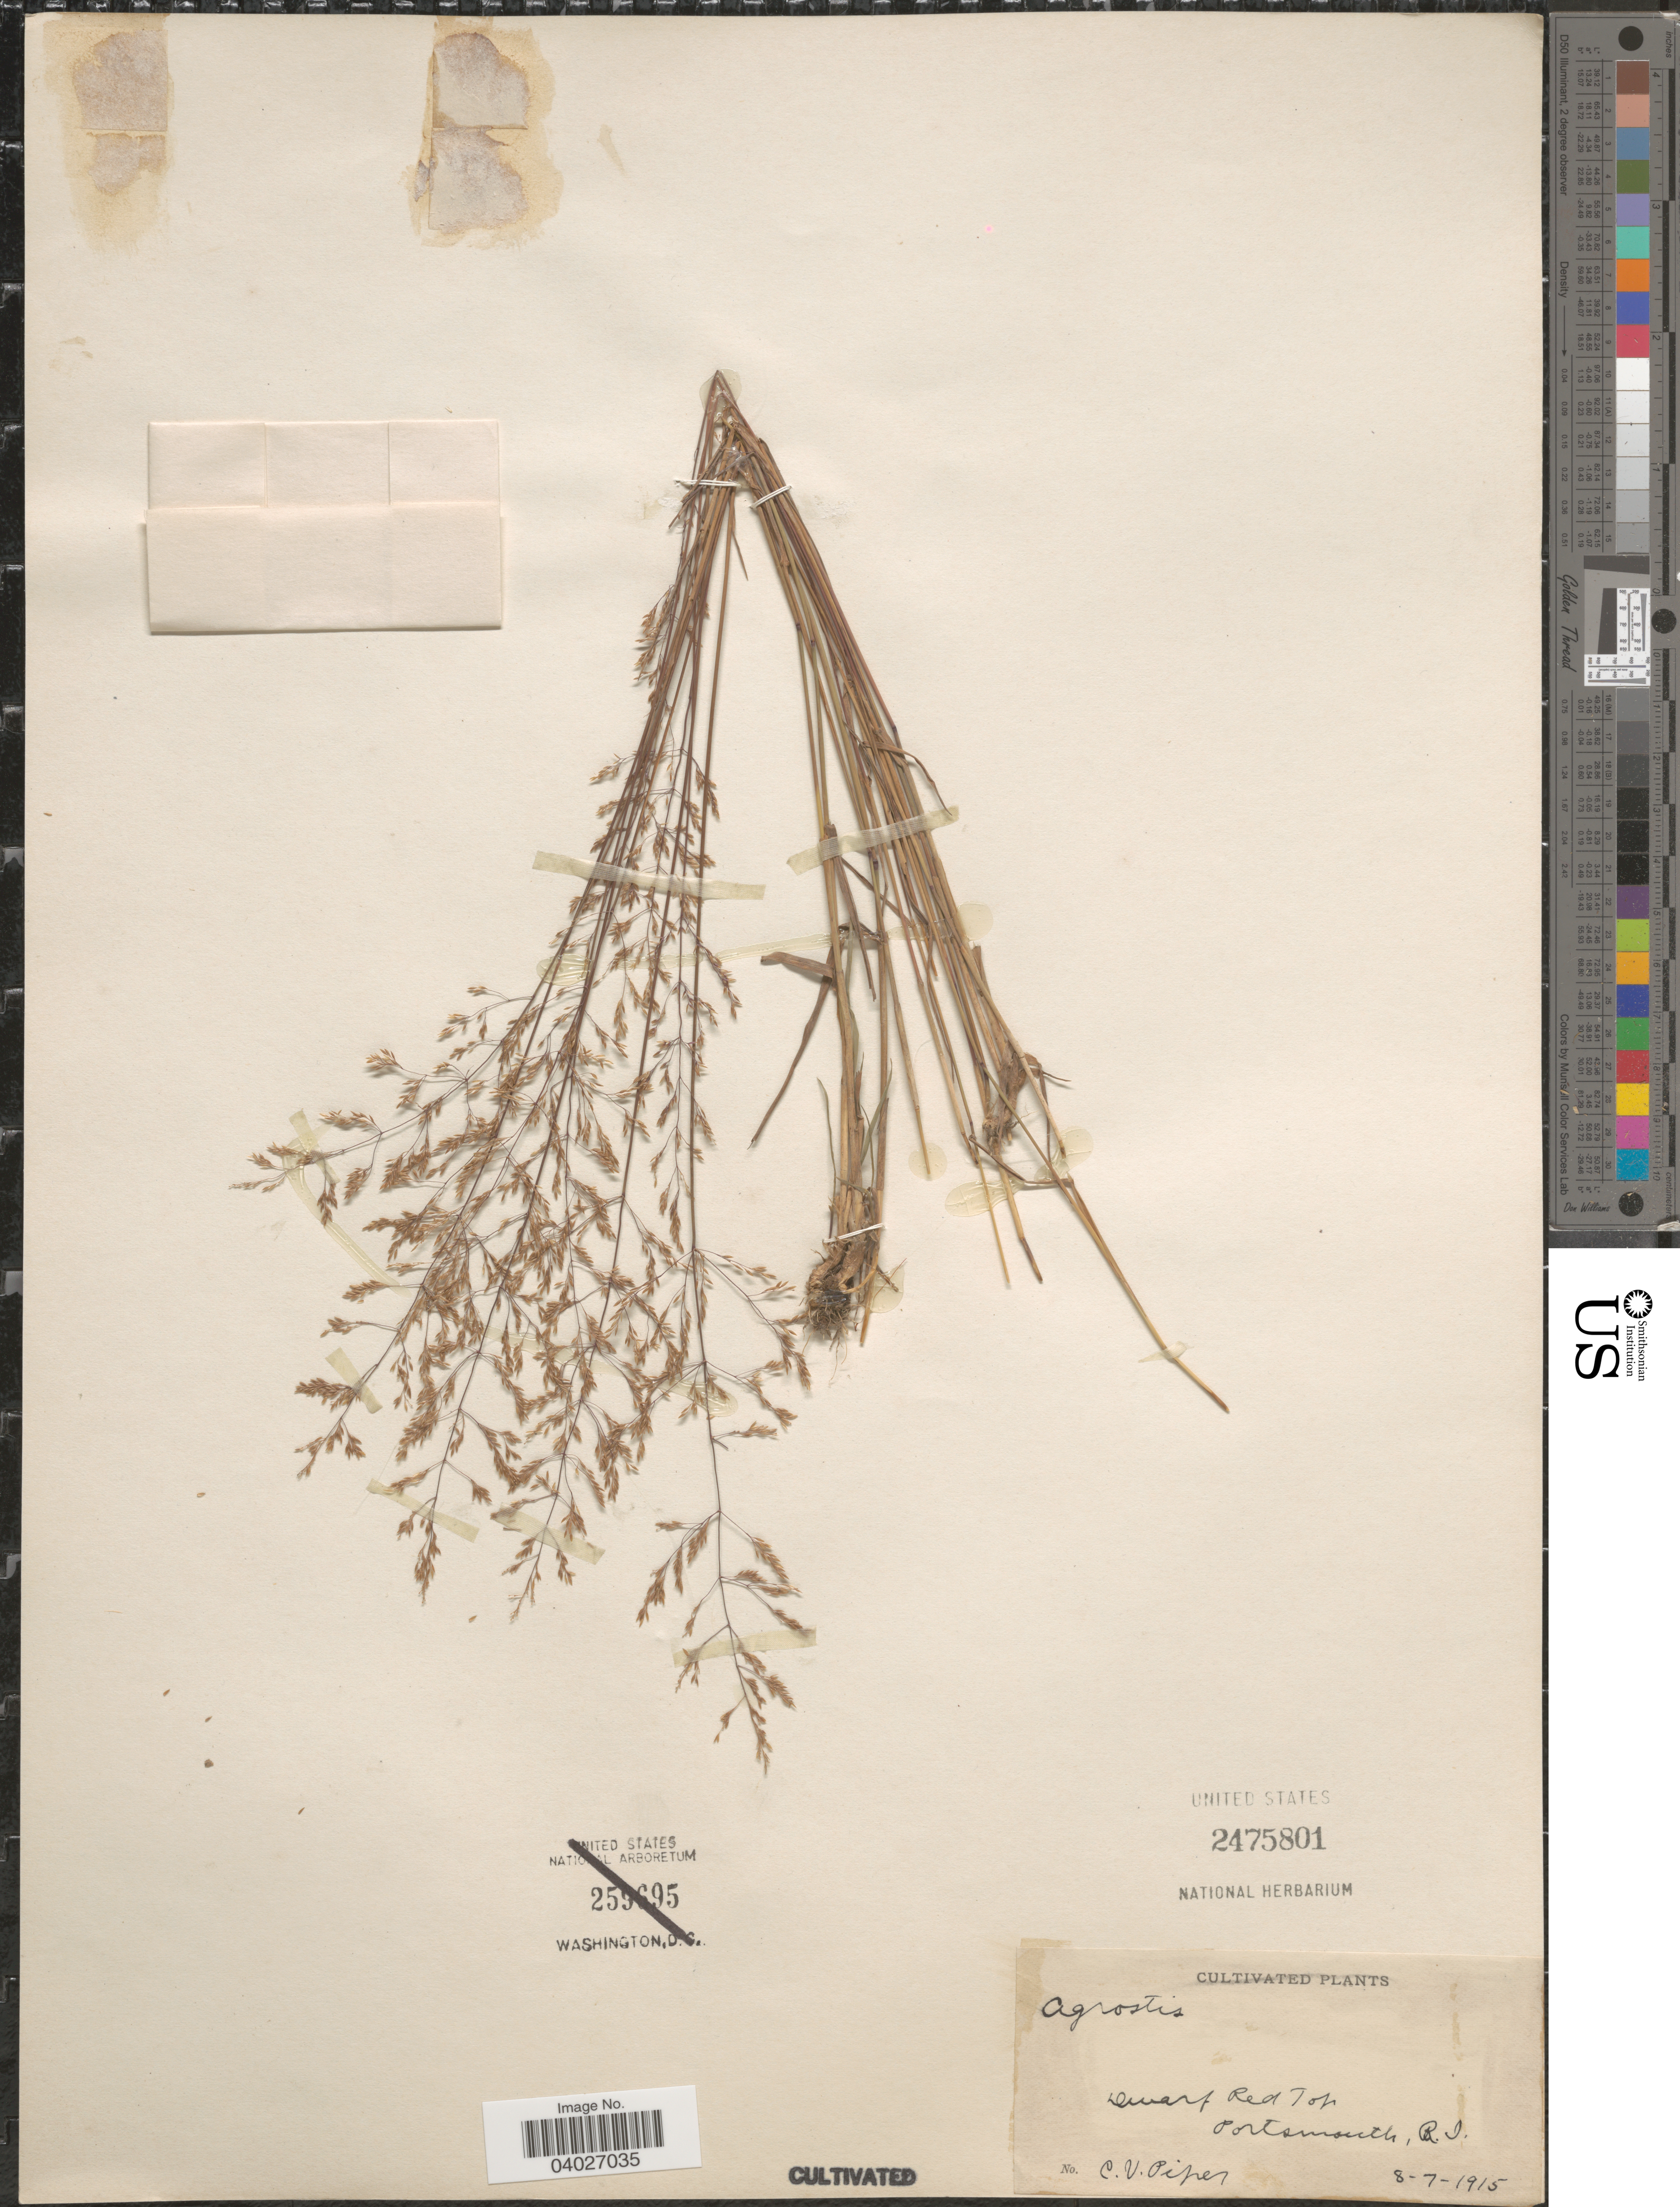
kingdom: Plantae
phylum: Tracheophyta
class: Liliopsida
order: Poales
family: Poaceae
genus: Agrostis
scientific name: Agrostis sp.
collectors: C. V. Piper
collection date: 1915-08-07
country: United States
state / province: Rhode Island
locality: Dwarf Red Top. Portsmouth.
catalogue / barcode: US 2475801